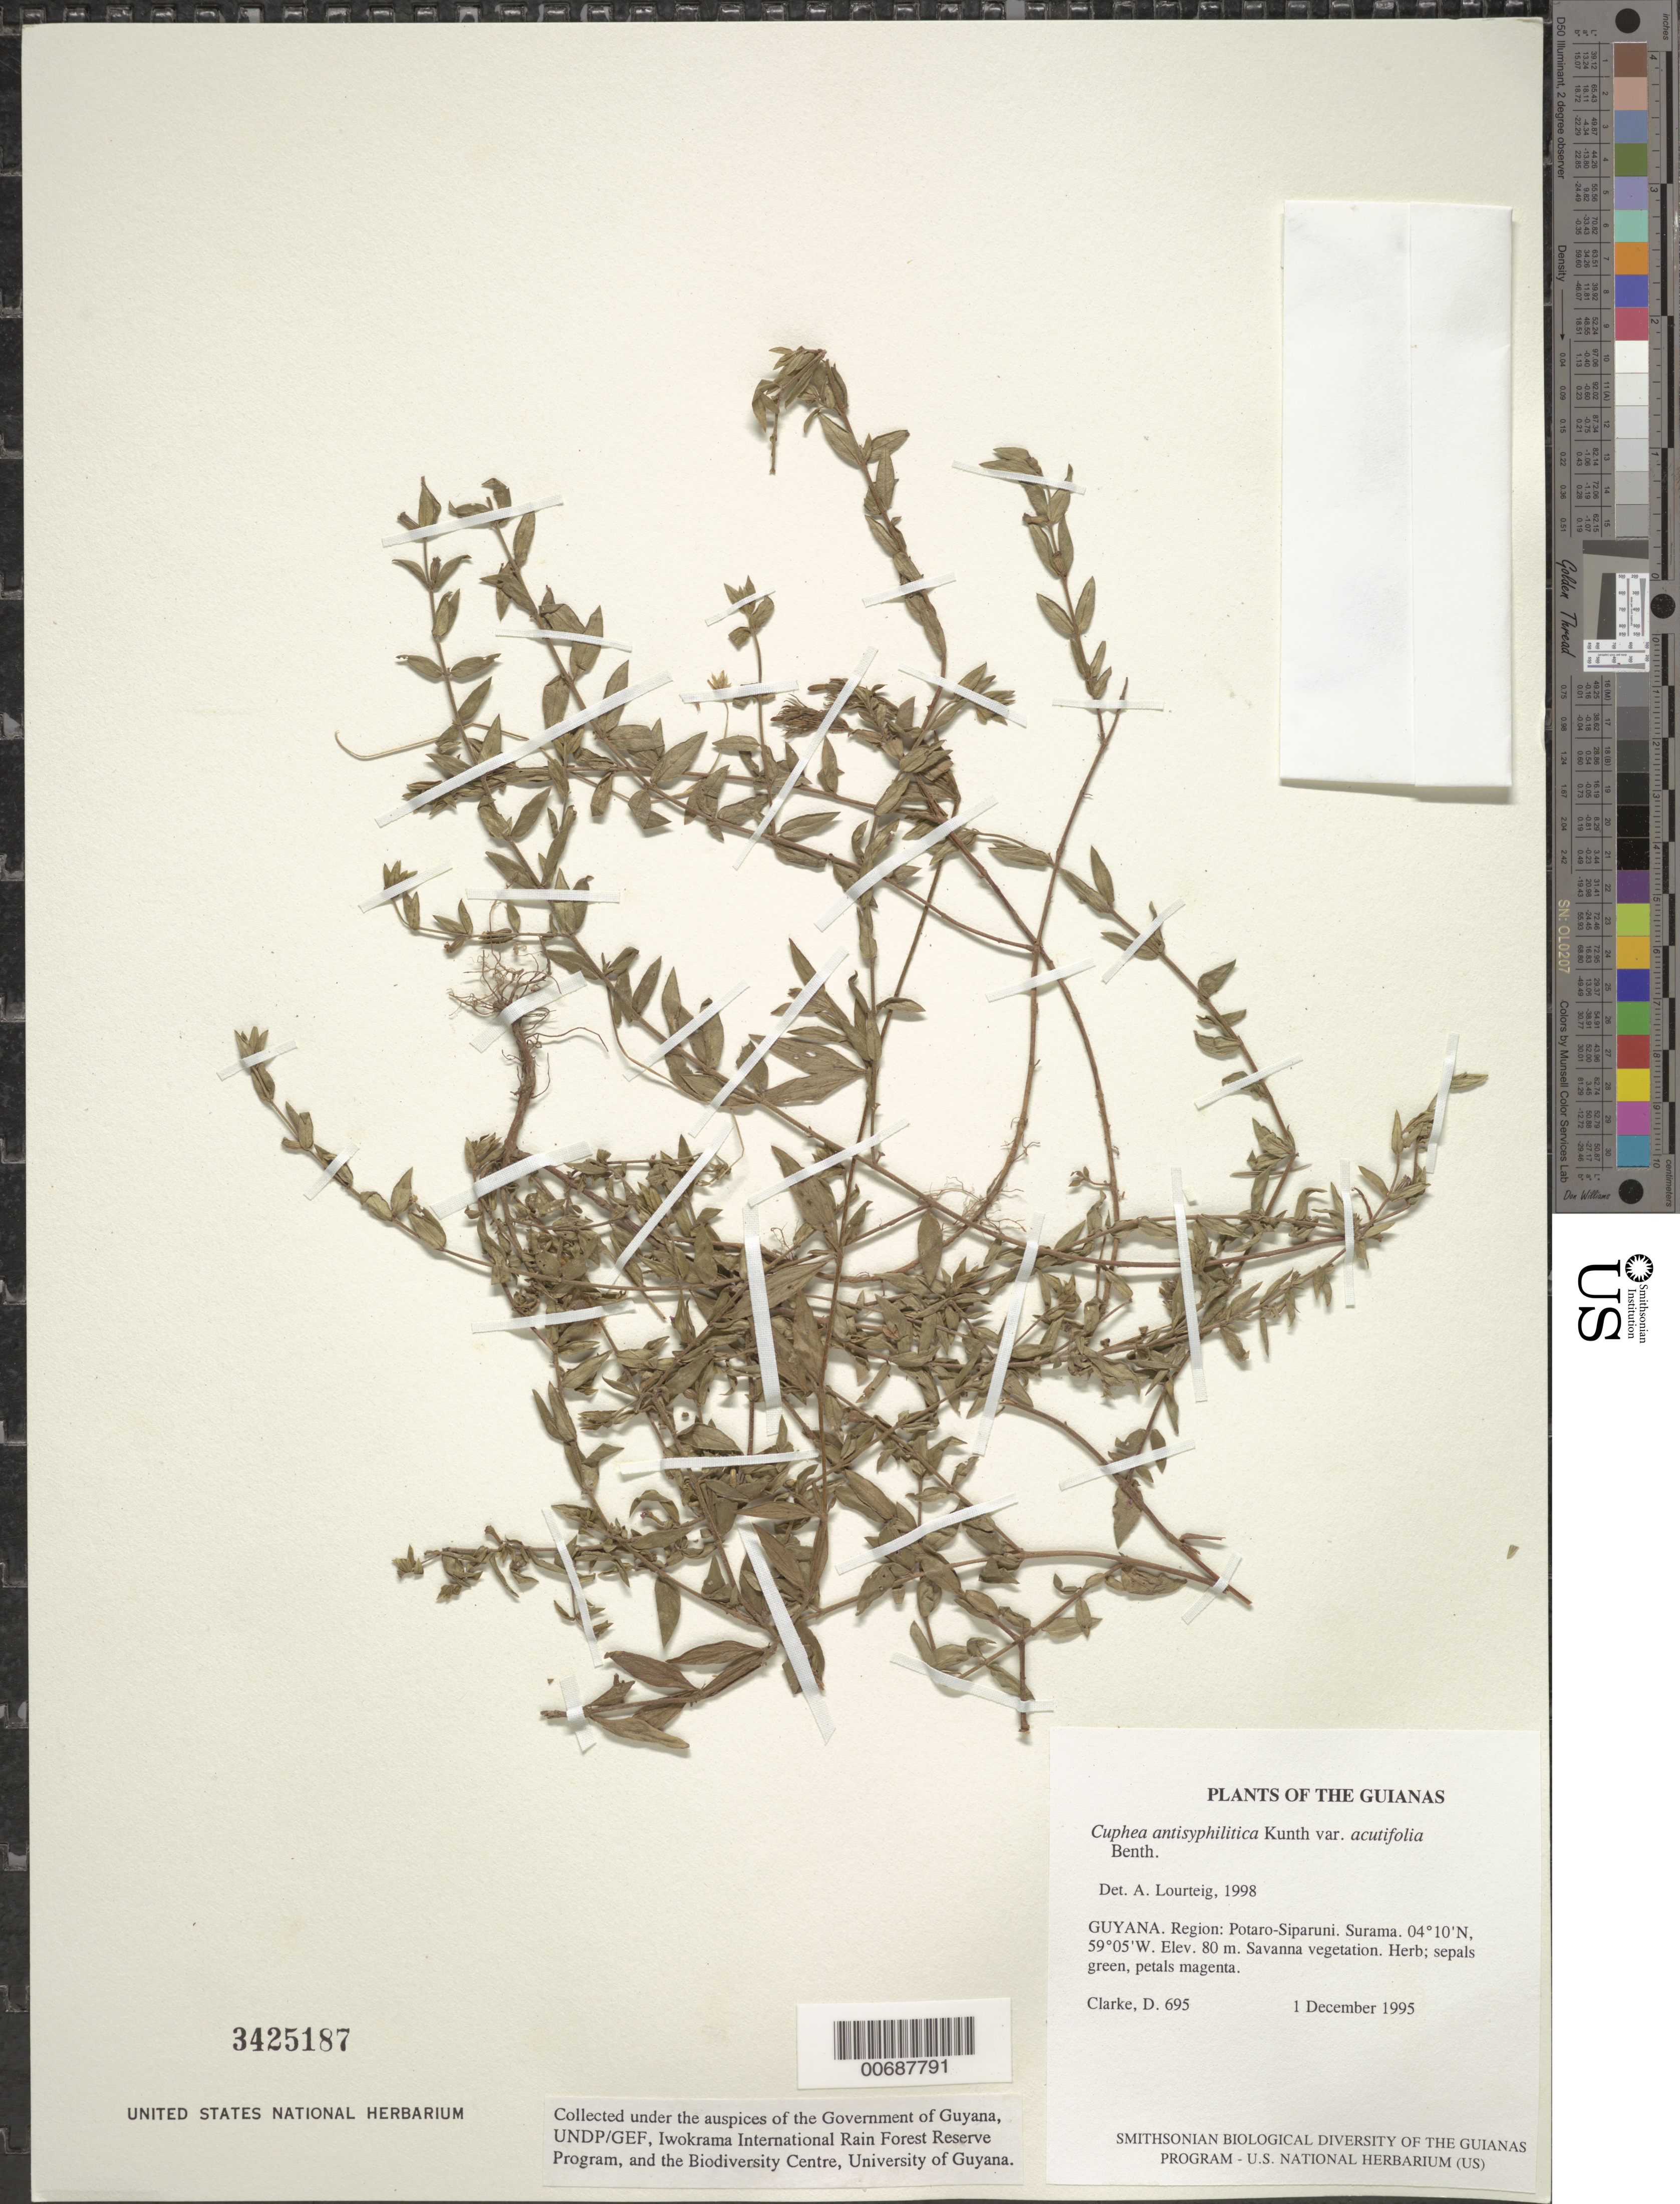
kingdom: Plantae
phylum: Tracheophyta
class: Magnoliopsida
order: Myrtales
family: Lythraceae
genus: Cuphea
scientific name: Cuphea antisyphilitica var. acutifolia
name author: Benth.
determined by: Lourteig, A.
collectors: H. D. Clarke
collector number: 695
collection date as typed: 1 December 1995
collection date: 1995-12-01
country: Guyana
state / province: Potaro-Siparuni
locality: Surama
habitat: Savanna vegetation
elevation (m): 80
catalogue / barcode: US 3425187